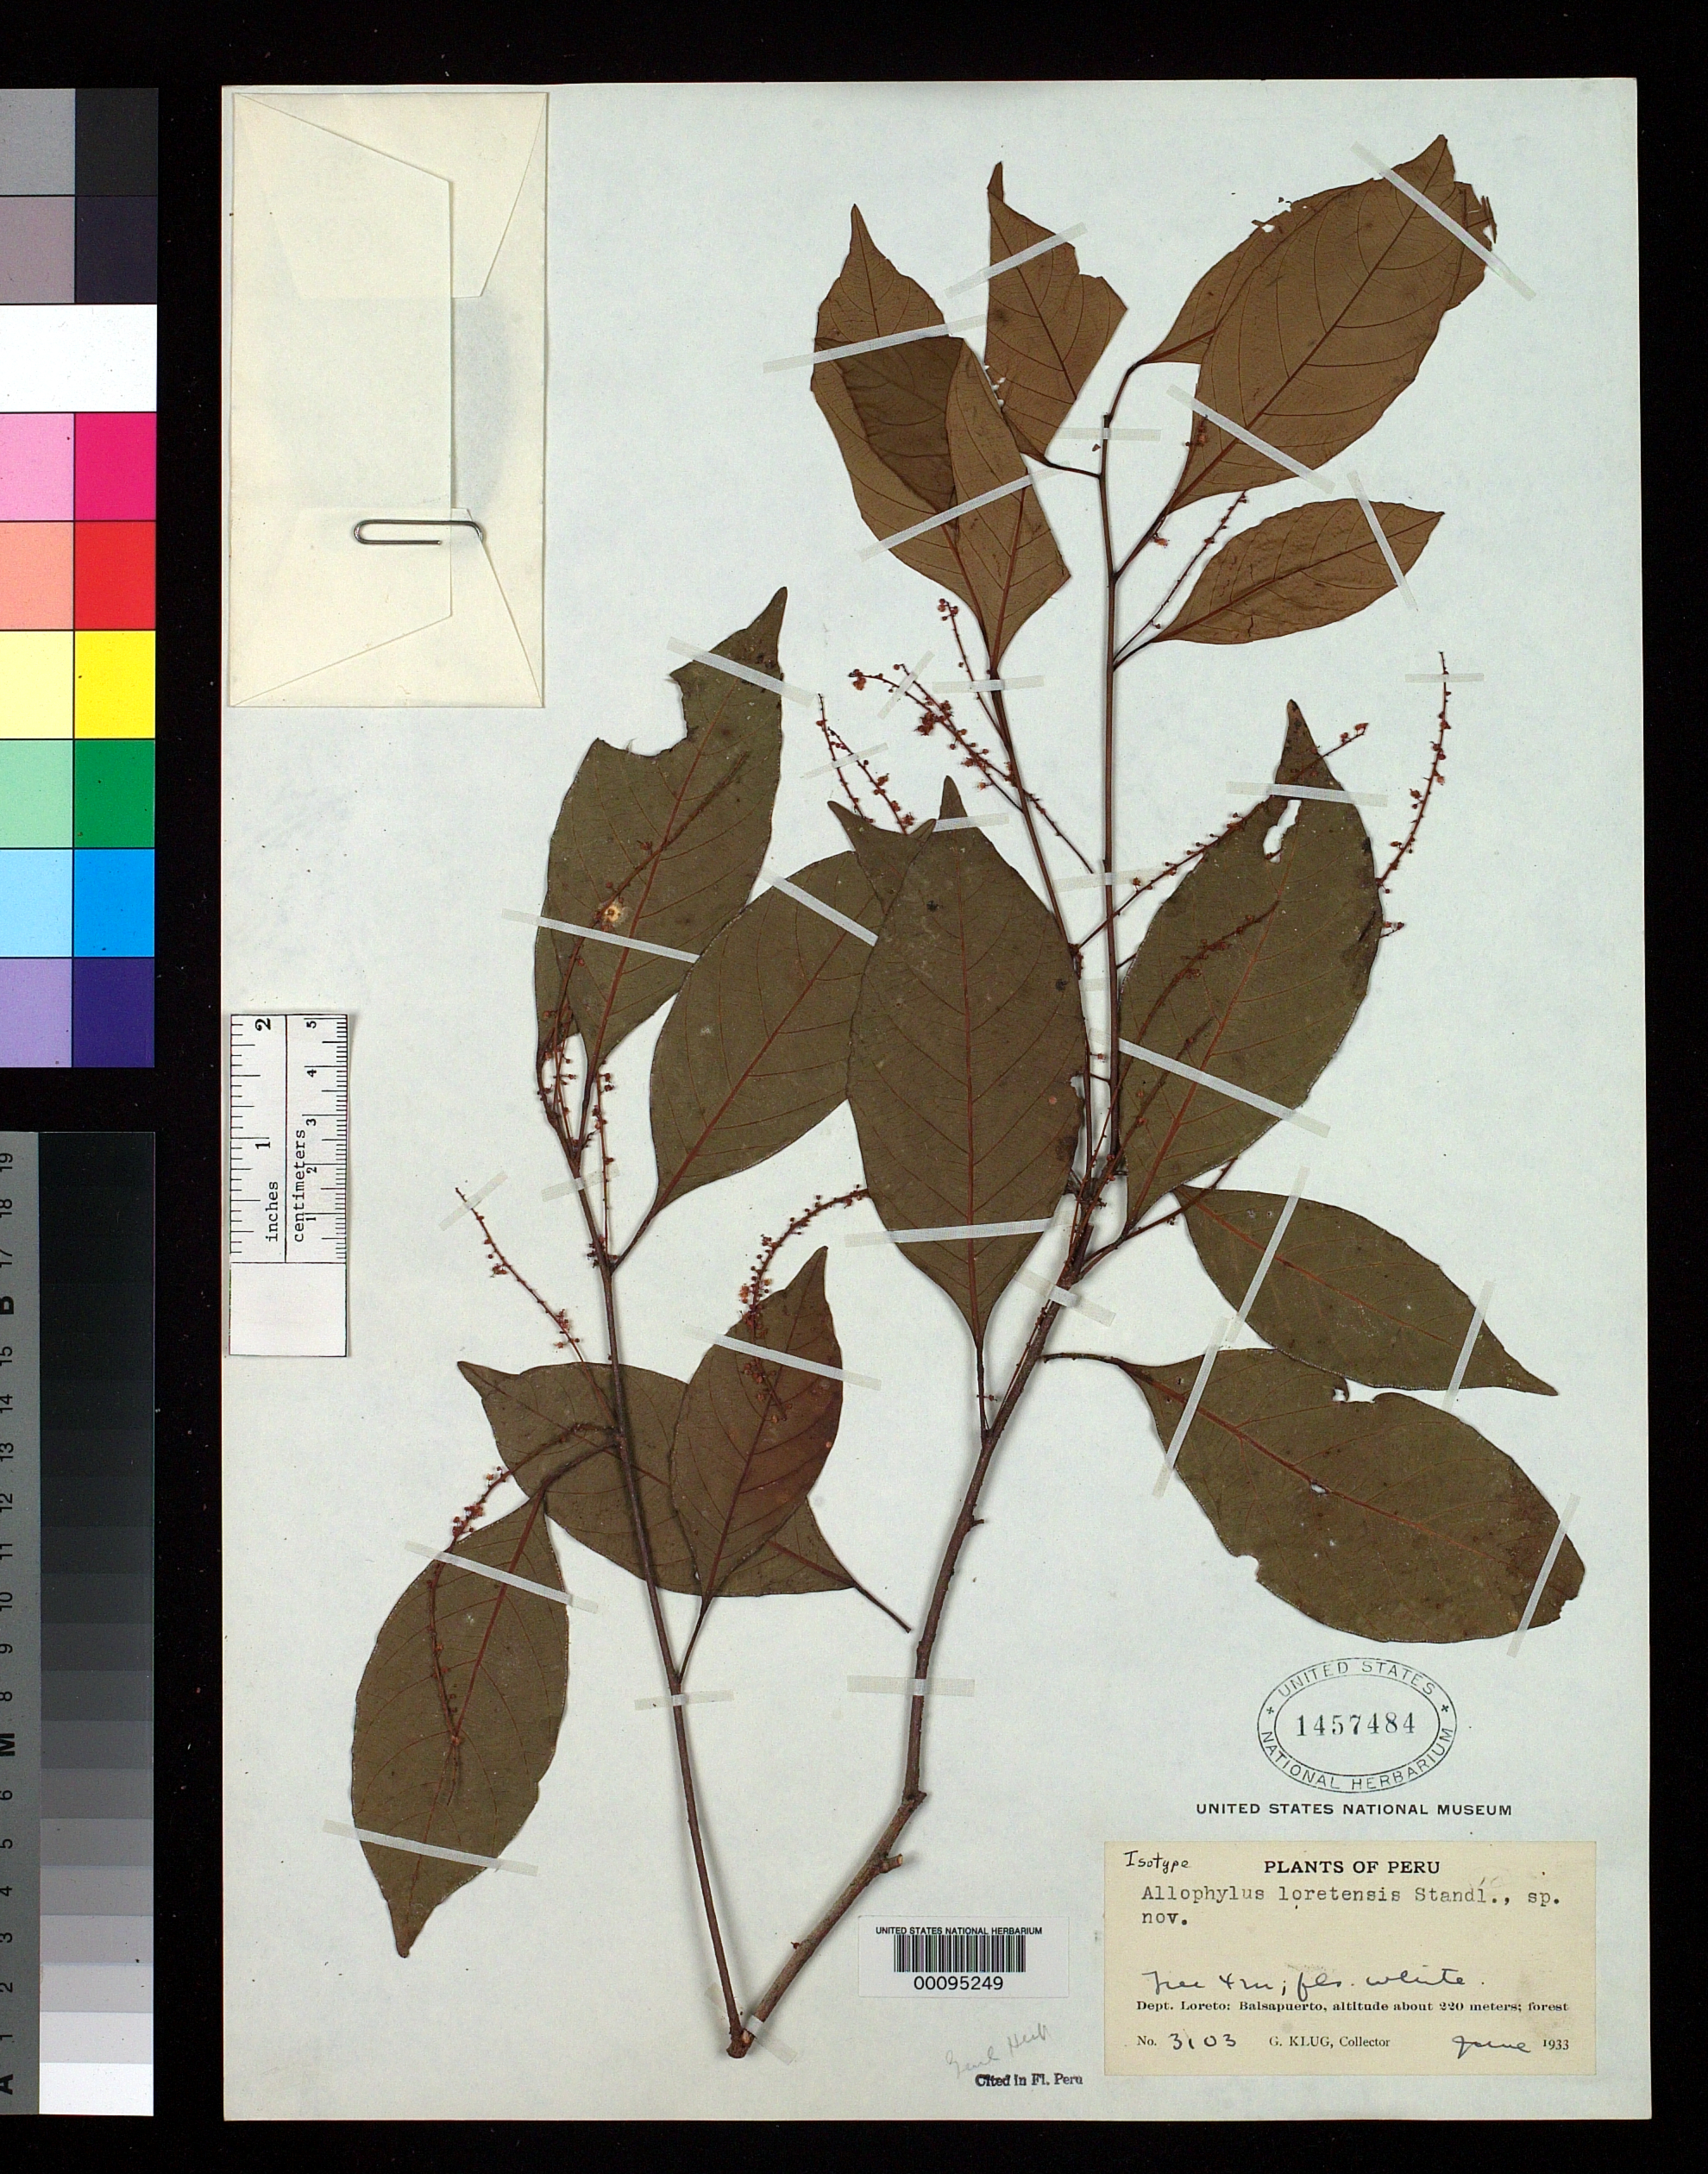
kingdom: Plantae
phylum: Tracheophyta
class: Magnoliopsida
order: Sapindales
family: Sapindaceae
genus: Allophylus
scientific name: Allophylus loretensis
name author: Standl. ex J.F. Macbr.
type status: Holotype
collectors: G. Klug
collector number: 3103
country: Peru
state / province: Loreto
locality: Balsapuerto.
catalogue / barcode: US 1457484